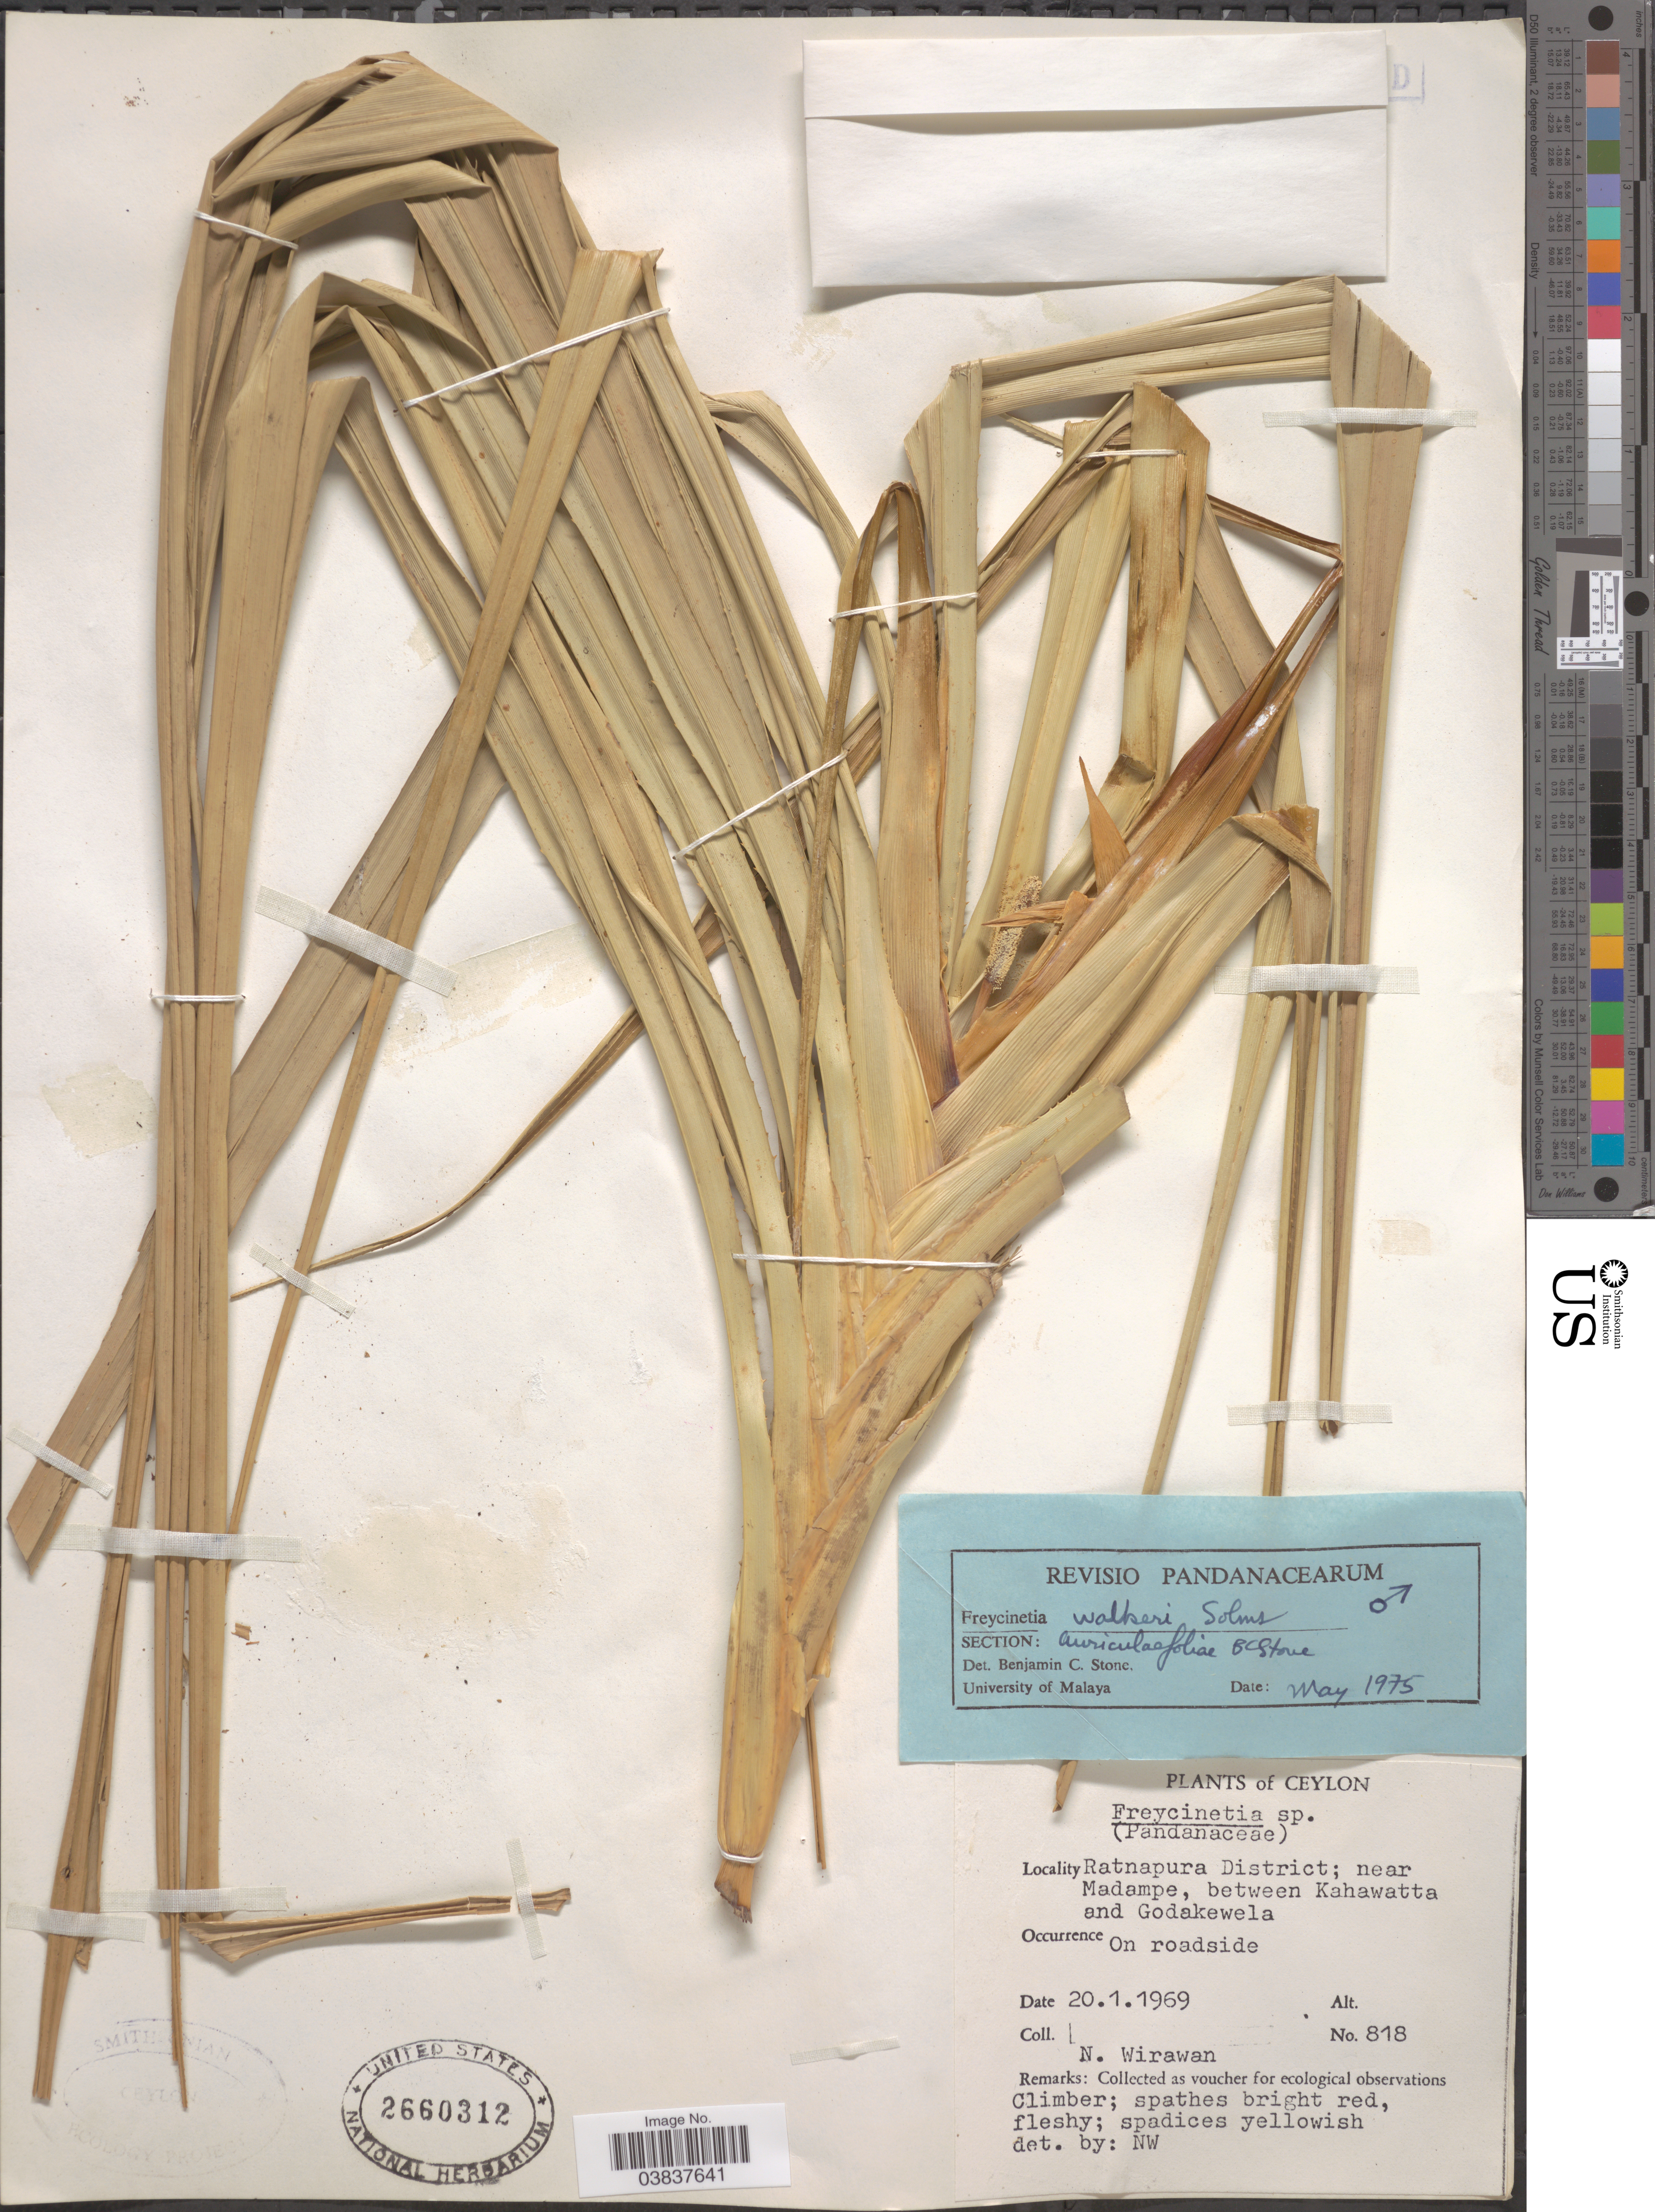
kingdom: Plantae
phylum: Tracheophyta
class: Liliopsida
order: Pandanales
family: Pandanaceae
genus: Freycinetia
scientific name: Freycinetia walkeri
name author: Solms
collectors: N. Wirawan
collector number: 818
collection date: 1969-01-20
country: Sri Lanka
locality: Ceylon. Ratnapura District; near Madampe, between Kahawatta and Godakewela.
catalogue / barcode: US 2660312